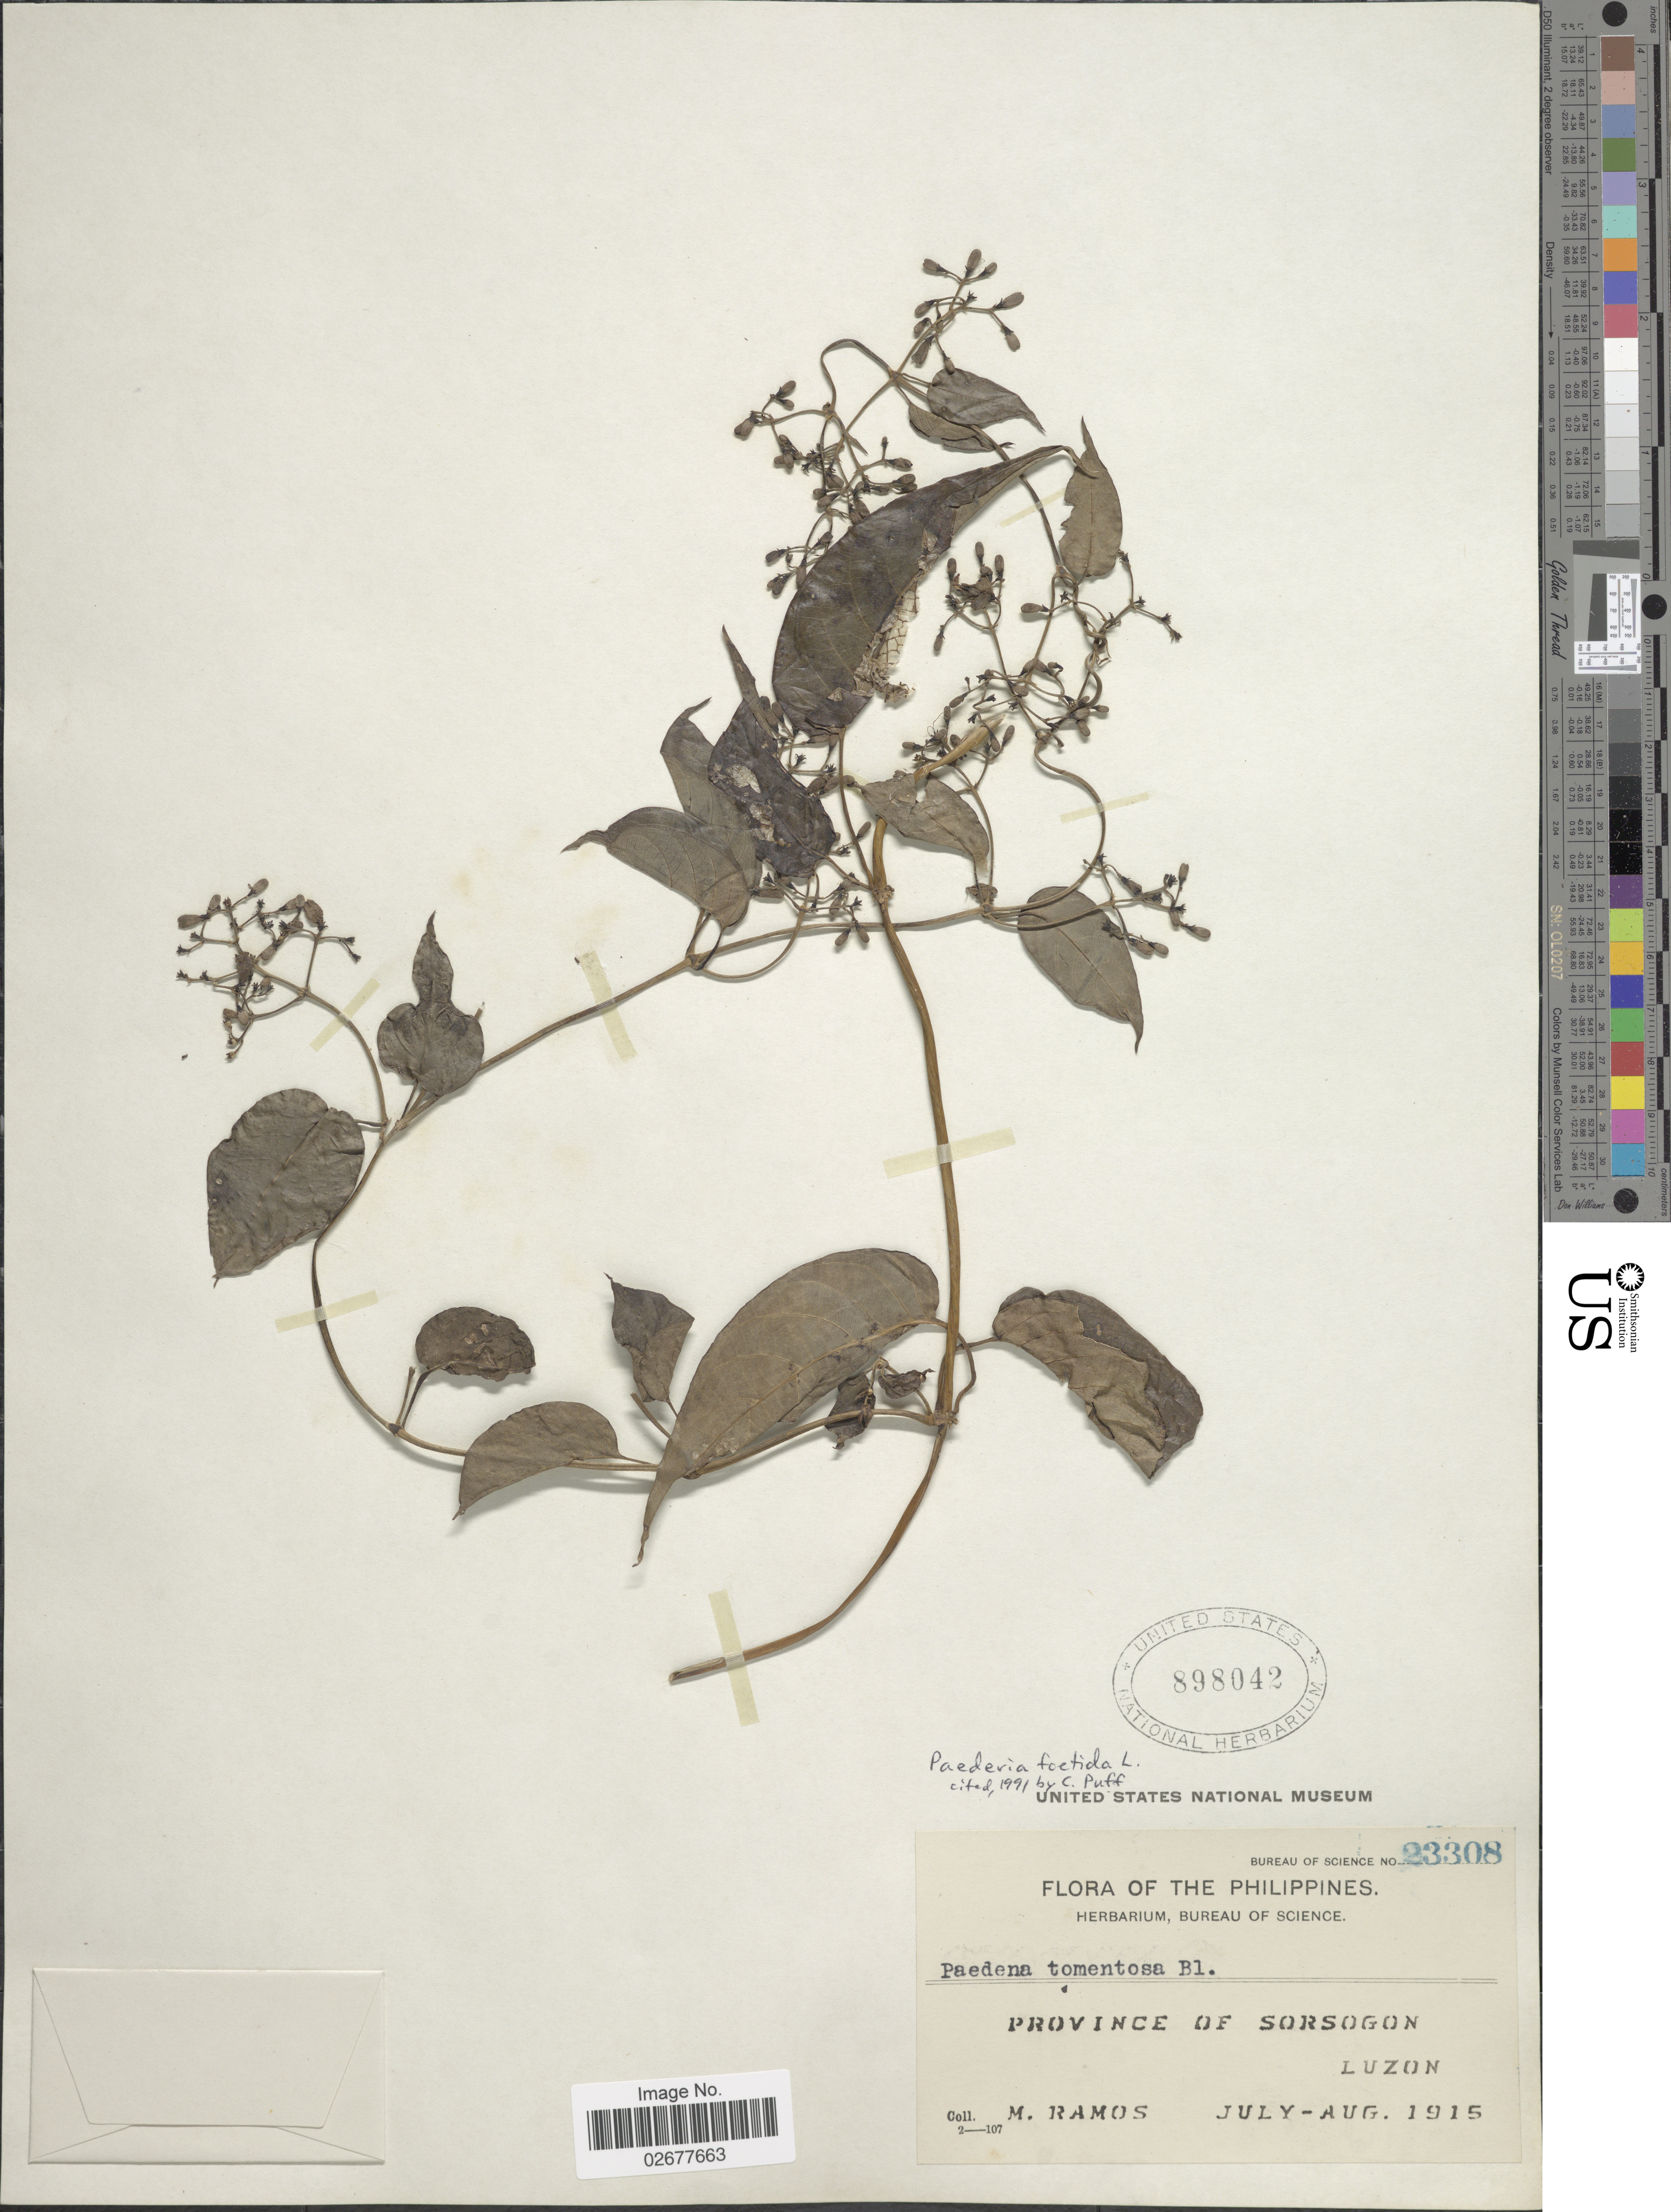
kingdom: Plantae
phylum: Tracheophyta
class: Magnoliopsida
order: Gentianales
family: Rubiaceae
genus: Paederia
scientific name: Paederia foetida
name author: Wall.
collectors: M. Ramos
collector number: Bureau of Science23308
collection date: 1915-07/1915-08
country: Philippines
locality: Province of Sorsogon. Luzon.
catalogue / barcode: US 898042